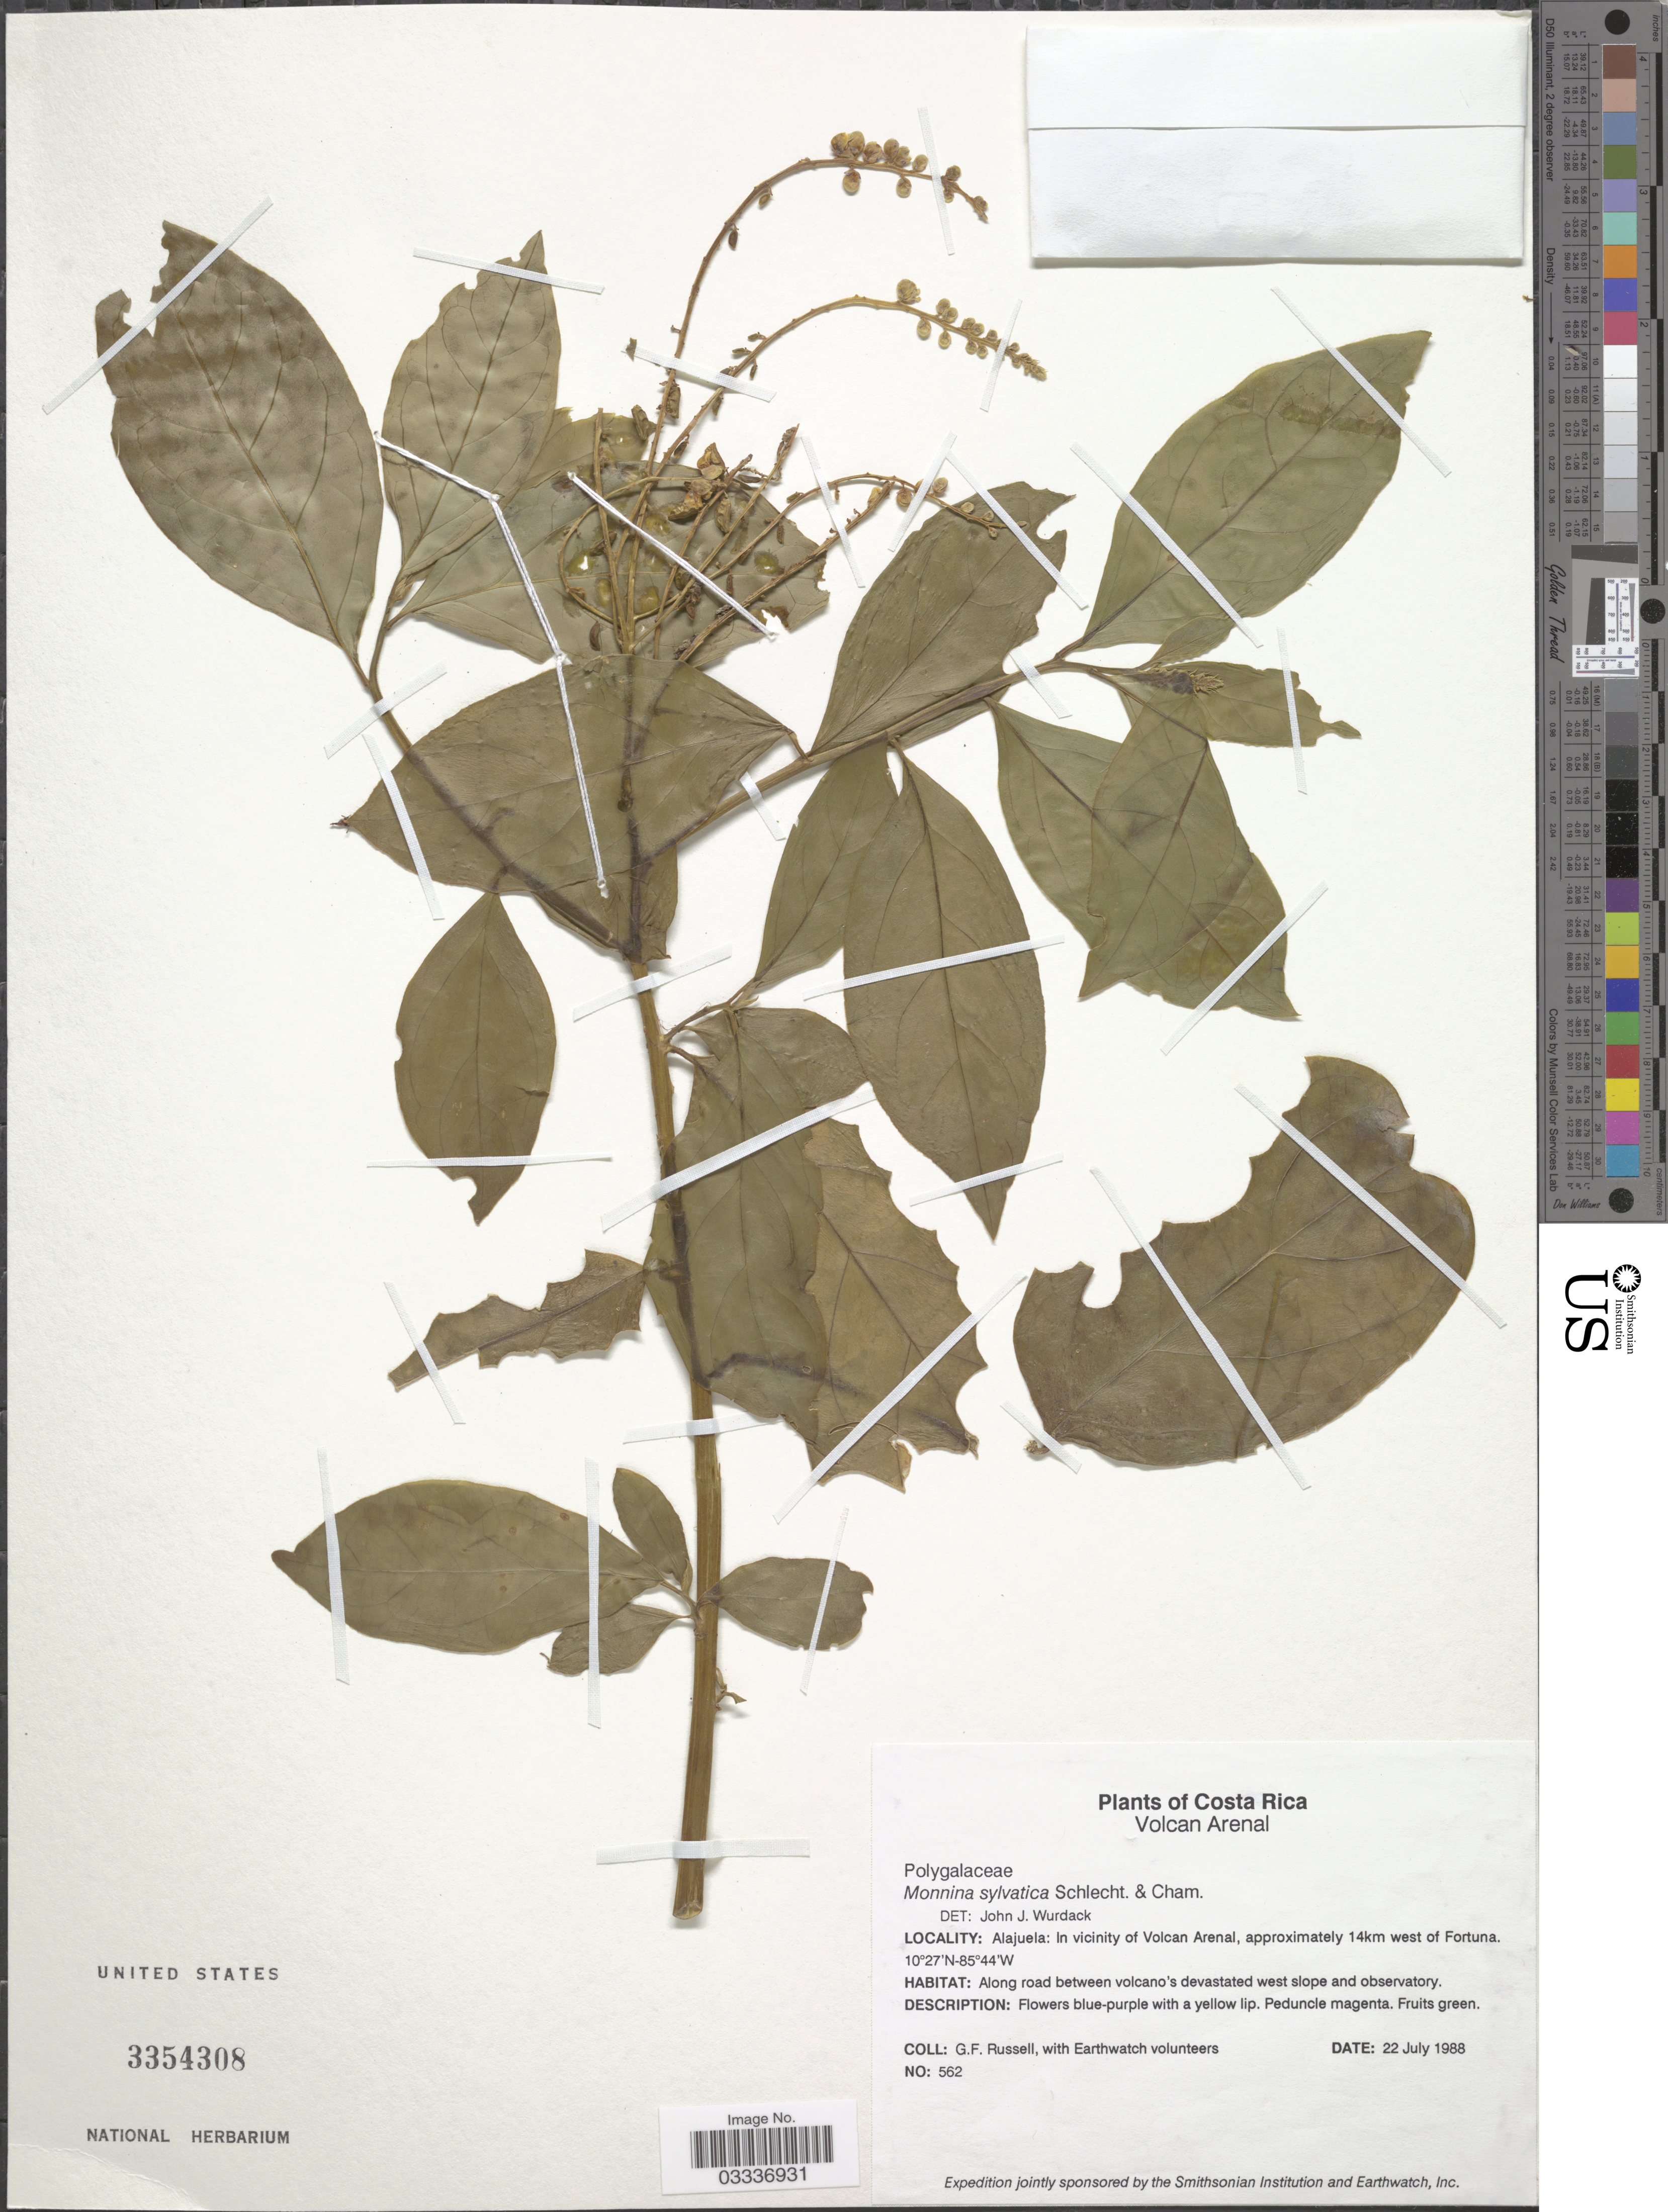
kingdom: Plantae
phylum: Tracheophyta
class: Magnoliopsida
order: Fabales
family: Polygalaceae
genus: Monnina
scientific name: Monnina sylvatica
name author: Schltdl. & Cham.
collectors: G. Russell & Earthwatch Volunteers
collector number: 562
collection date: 1988-07-22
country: Costa Rica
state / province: Alajuela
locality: Volcan Arenal. In vicinity of Volcan Arenal, approximately 14km west of Fortuna.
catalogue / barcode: US 3354308